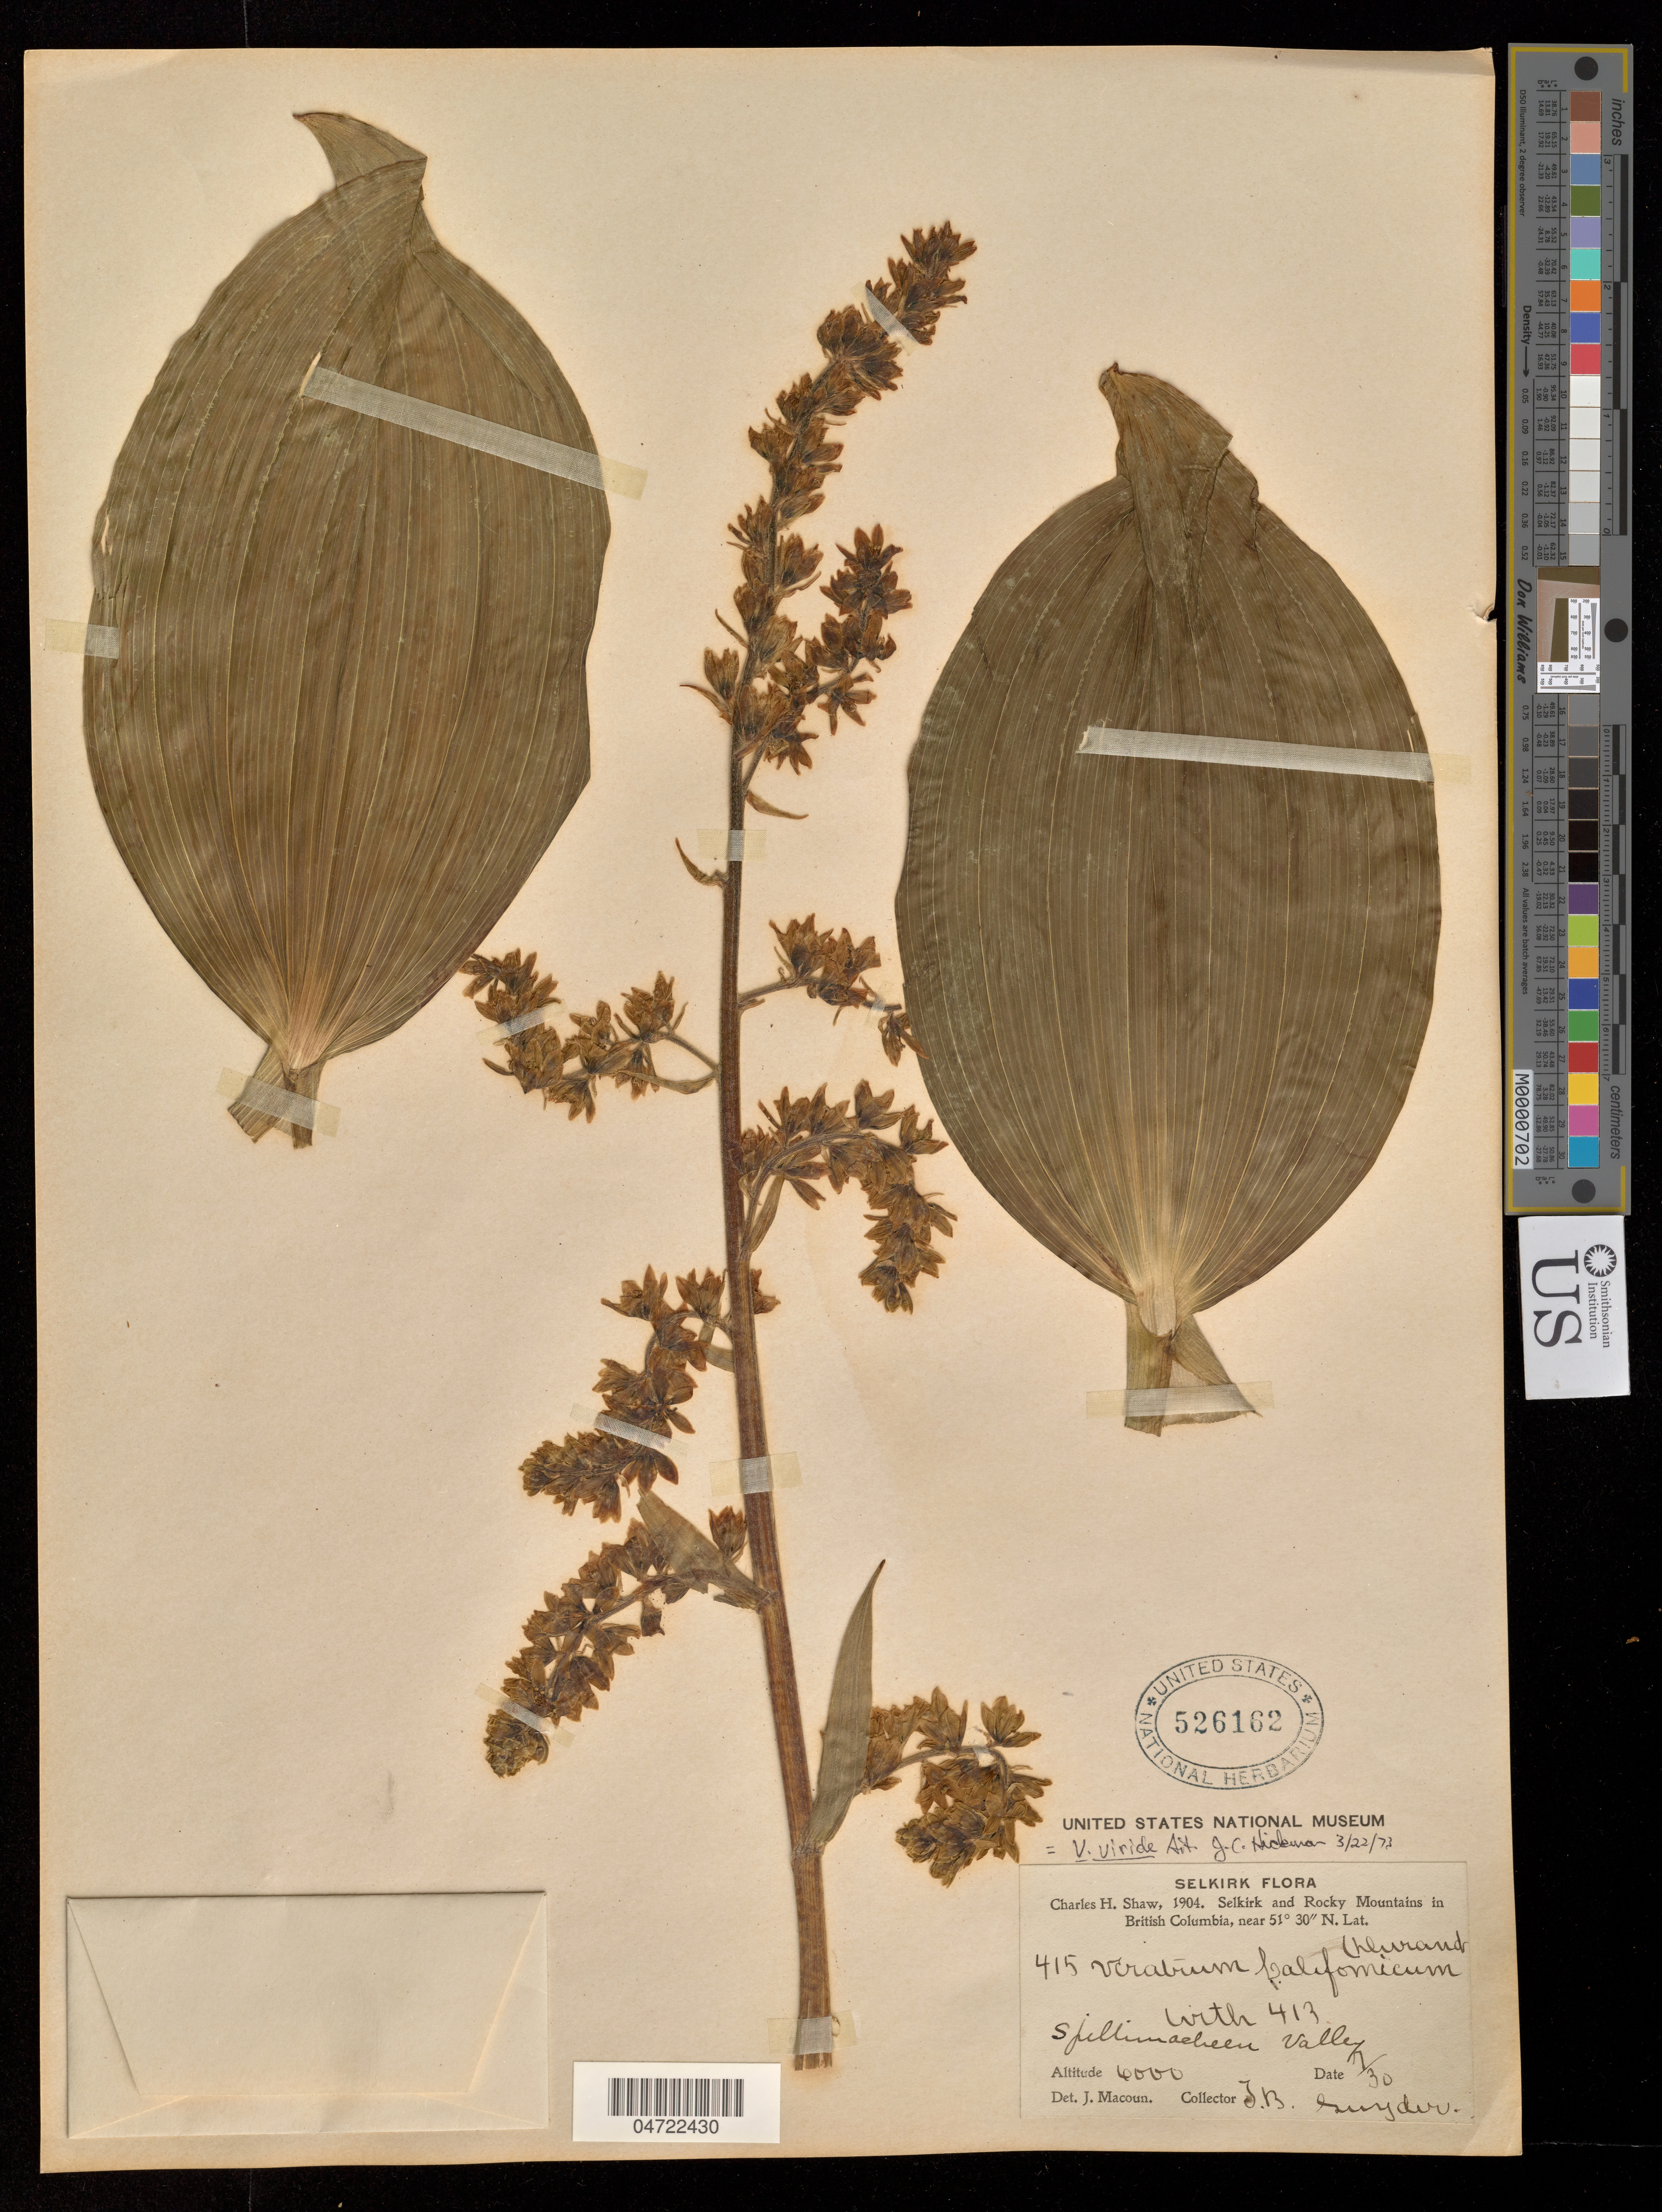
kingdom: Plantae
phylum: Tracheophyta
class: Liliopsida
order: Liliales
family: Melanthiaceae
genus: Veratrum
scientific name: Veratrum viride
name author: Aiton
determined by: Hickman, J. C.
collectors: C. H. Shaw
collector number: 415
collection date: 1904-07-30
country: Canada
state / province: British Columbia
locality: Selkirk and Rocky Mountains in British Columbia. Spillimacheen Valley.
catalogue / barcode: US 526162